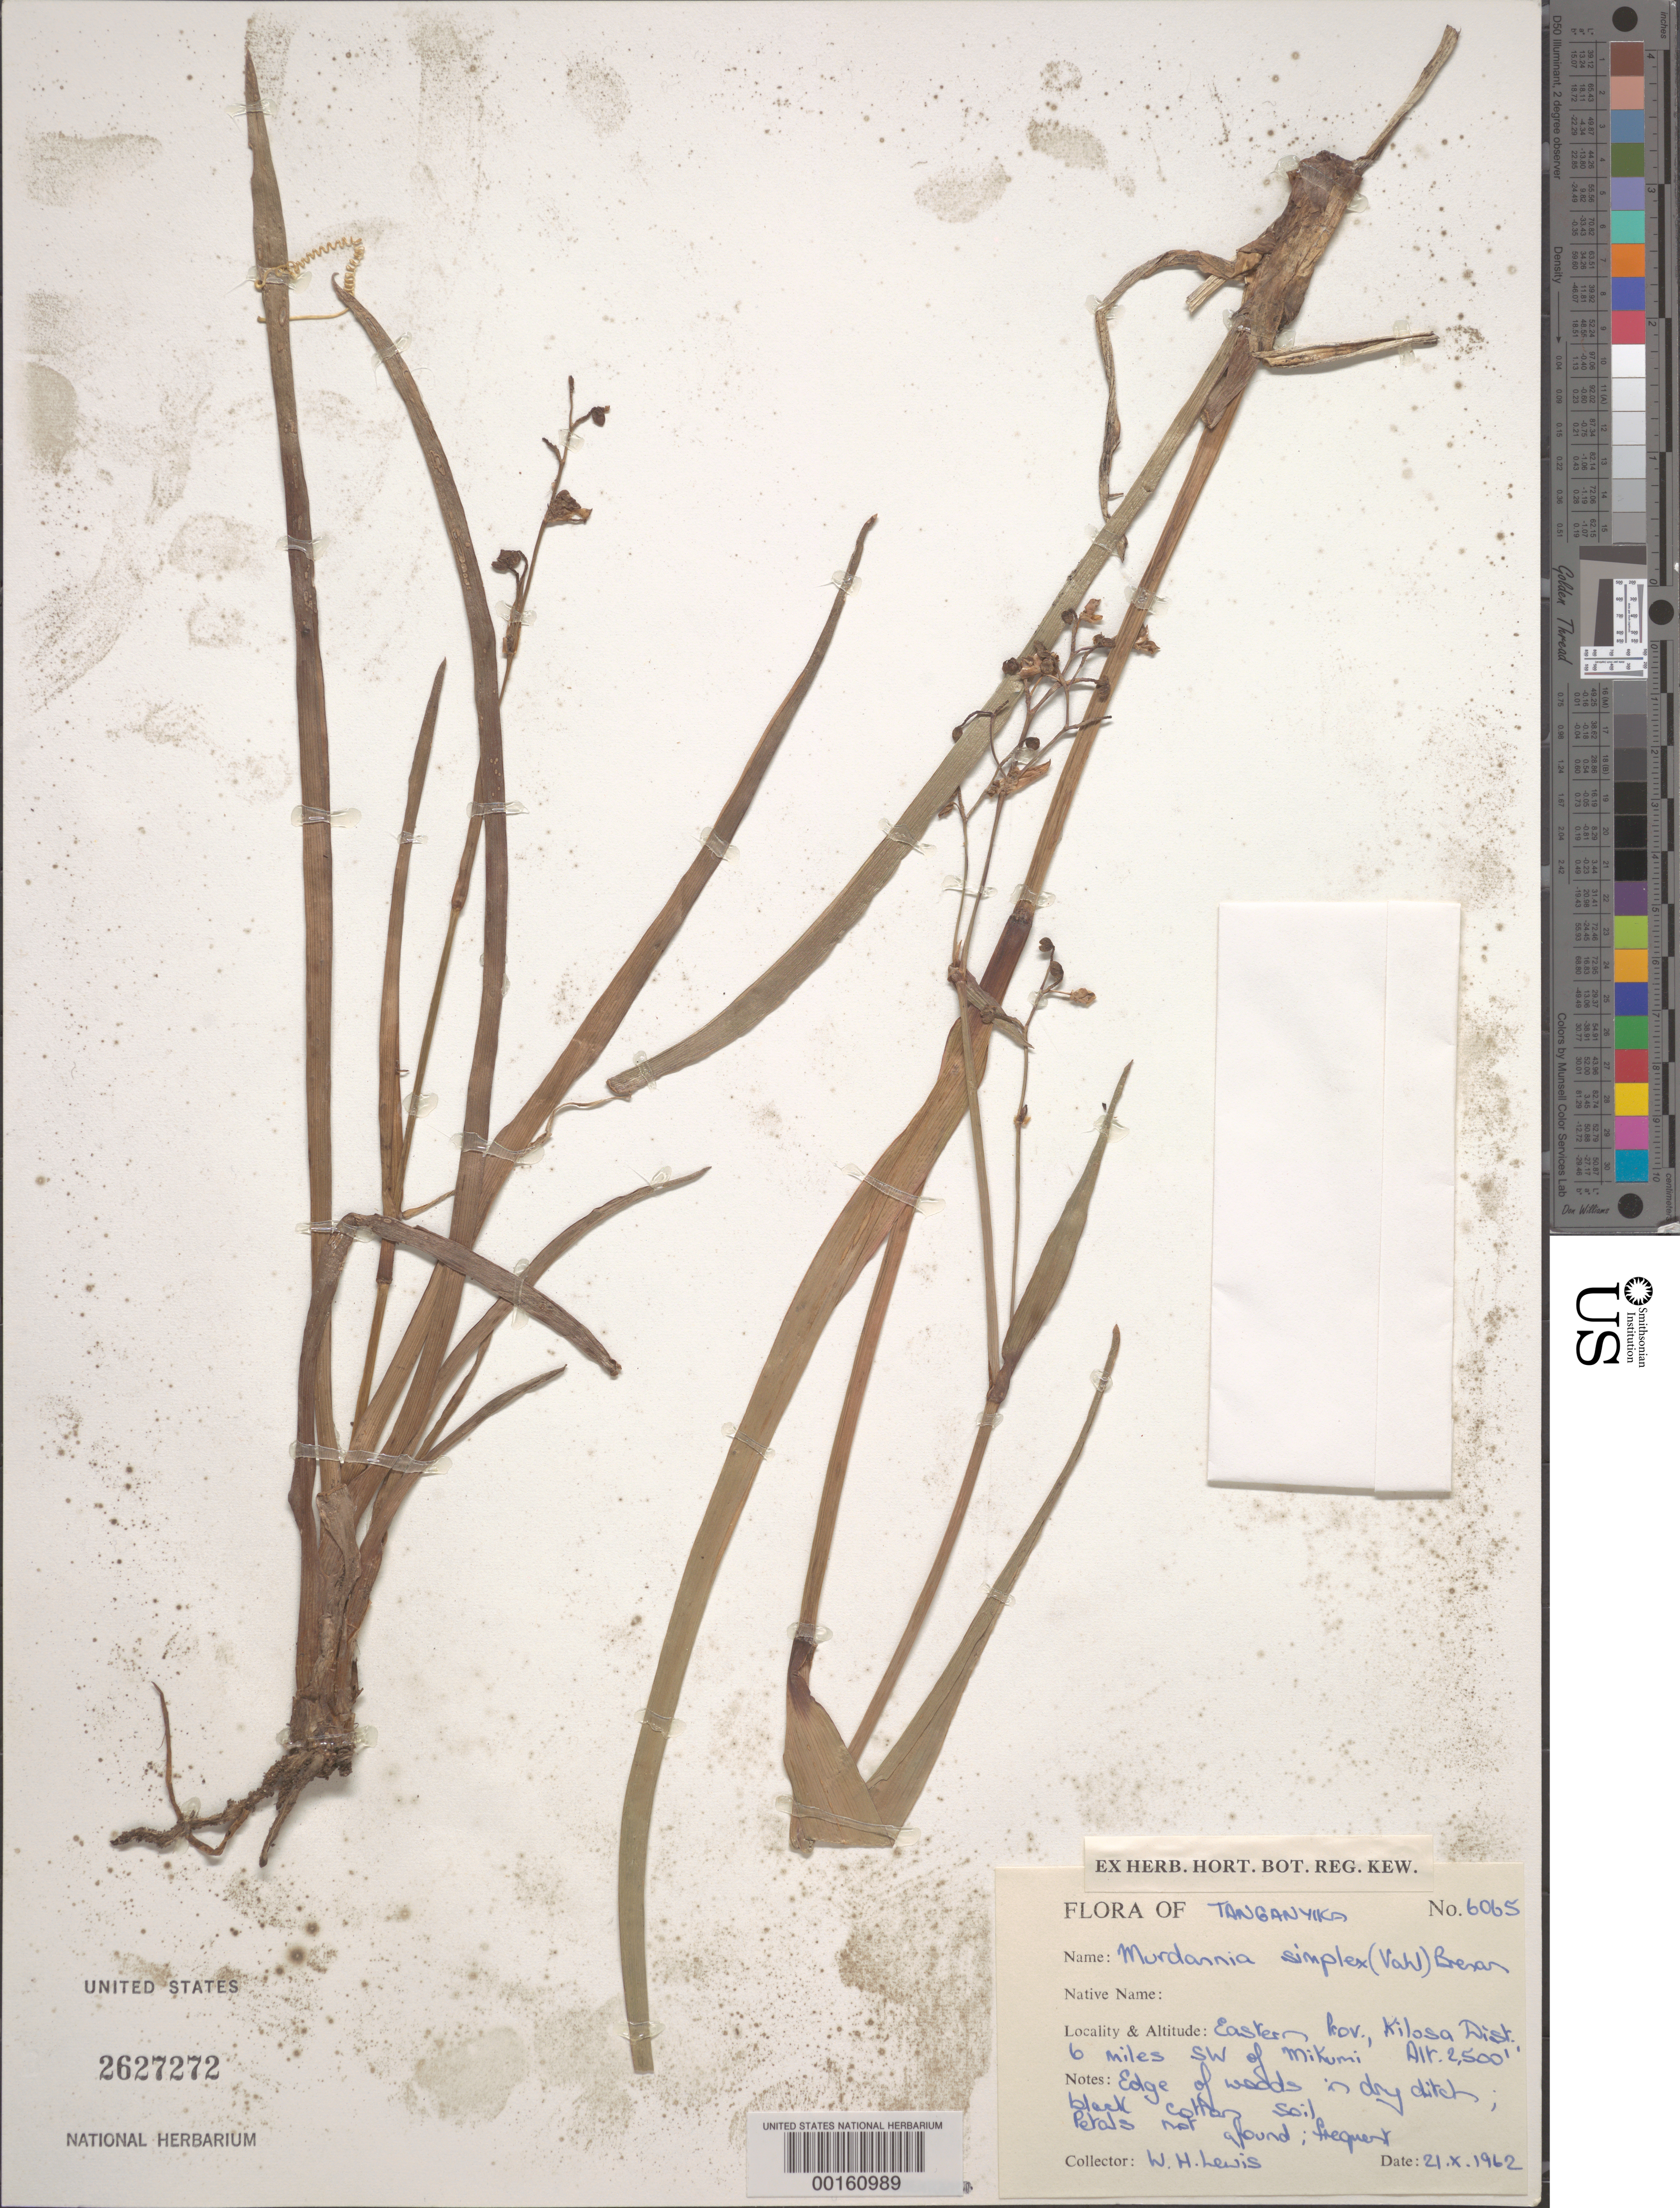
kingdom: Plantae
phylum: Tracheophyta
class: Liliopsida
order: Commelinales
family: Commelinaceae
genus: Murdannia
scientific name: Murdannia simplex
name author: (Vahl) Brenan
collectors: W. H. Lewis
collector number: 6065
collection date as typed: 21 Oct 1962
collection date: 1962-10-21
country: Tanzania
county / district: Kilosa Dist.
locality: Sw of mikumi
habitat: Dry ditch; woods edge, black cotton soil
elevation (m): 763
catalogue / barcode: US 2627272